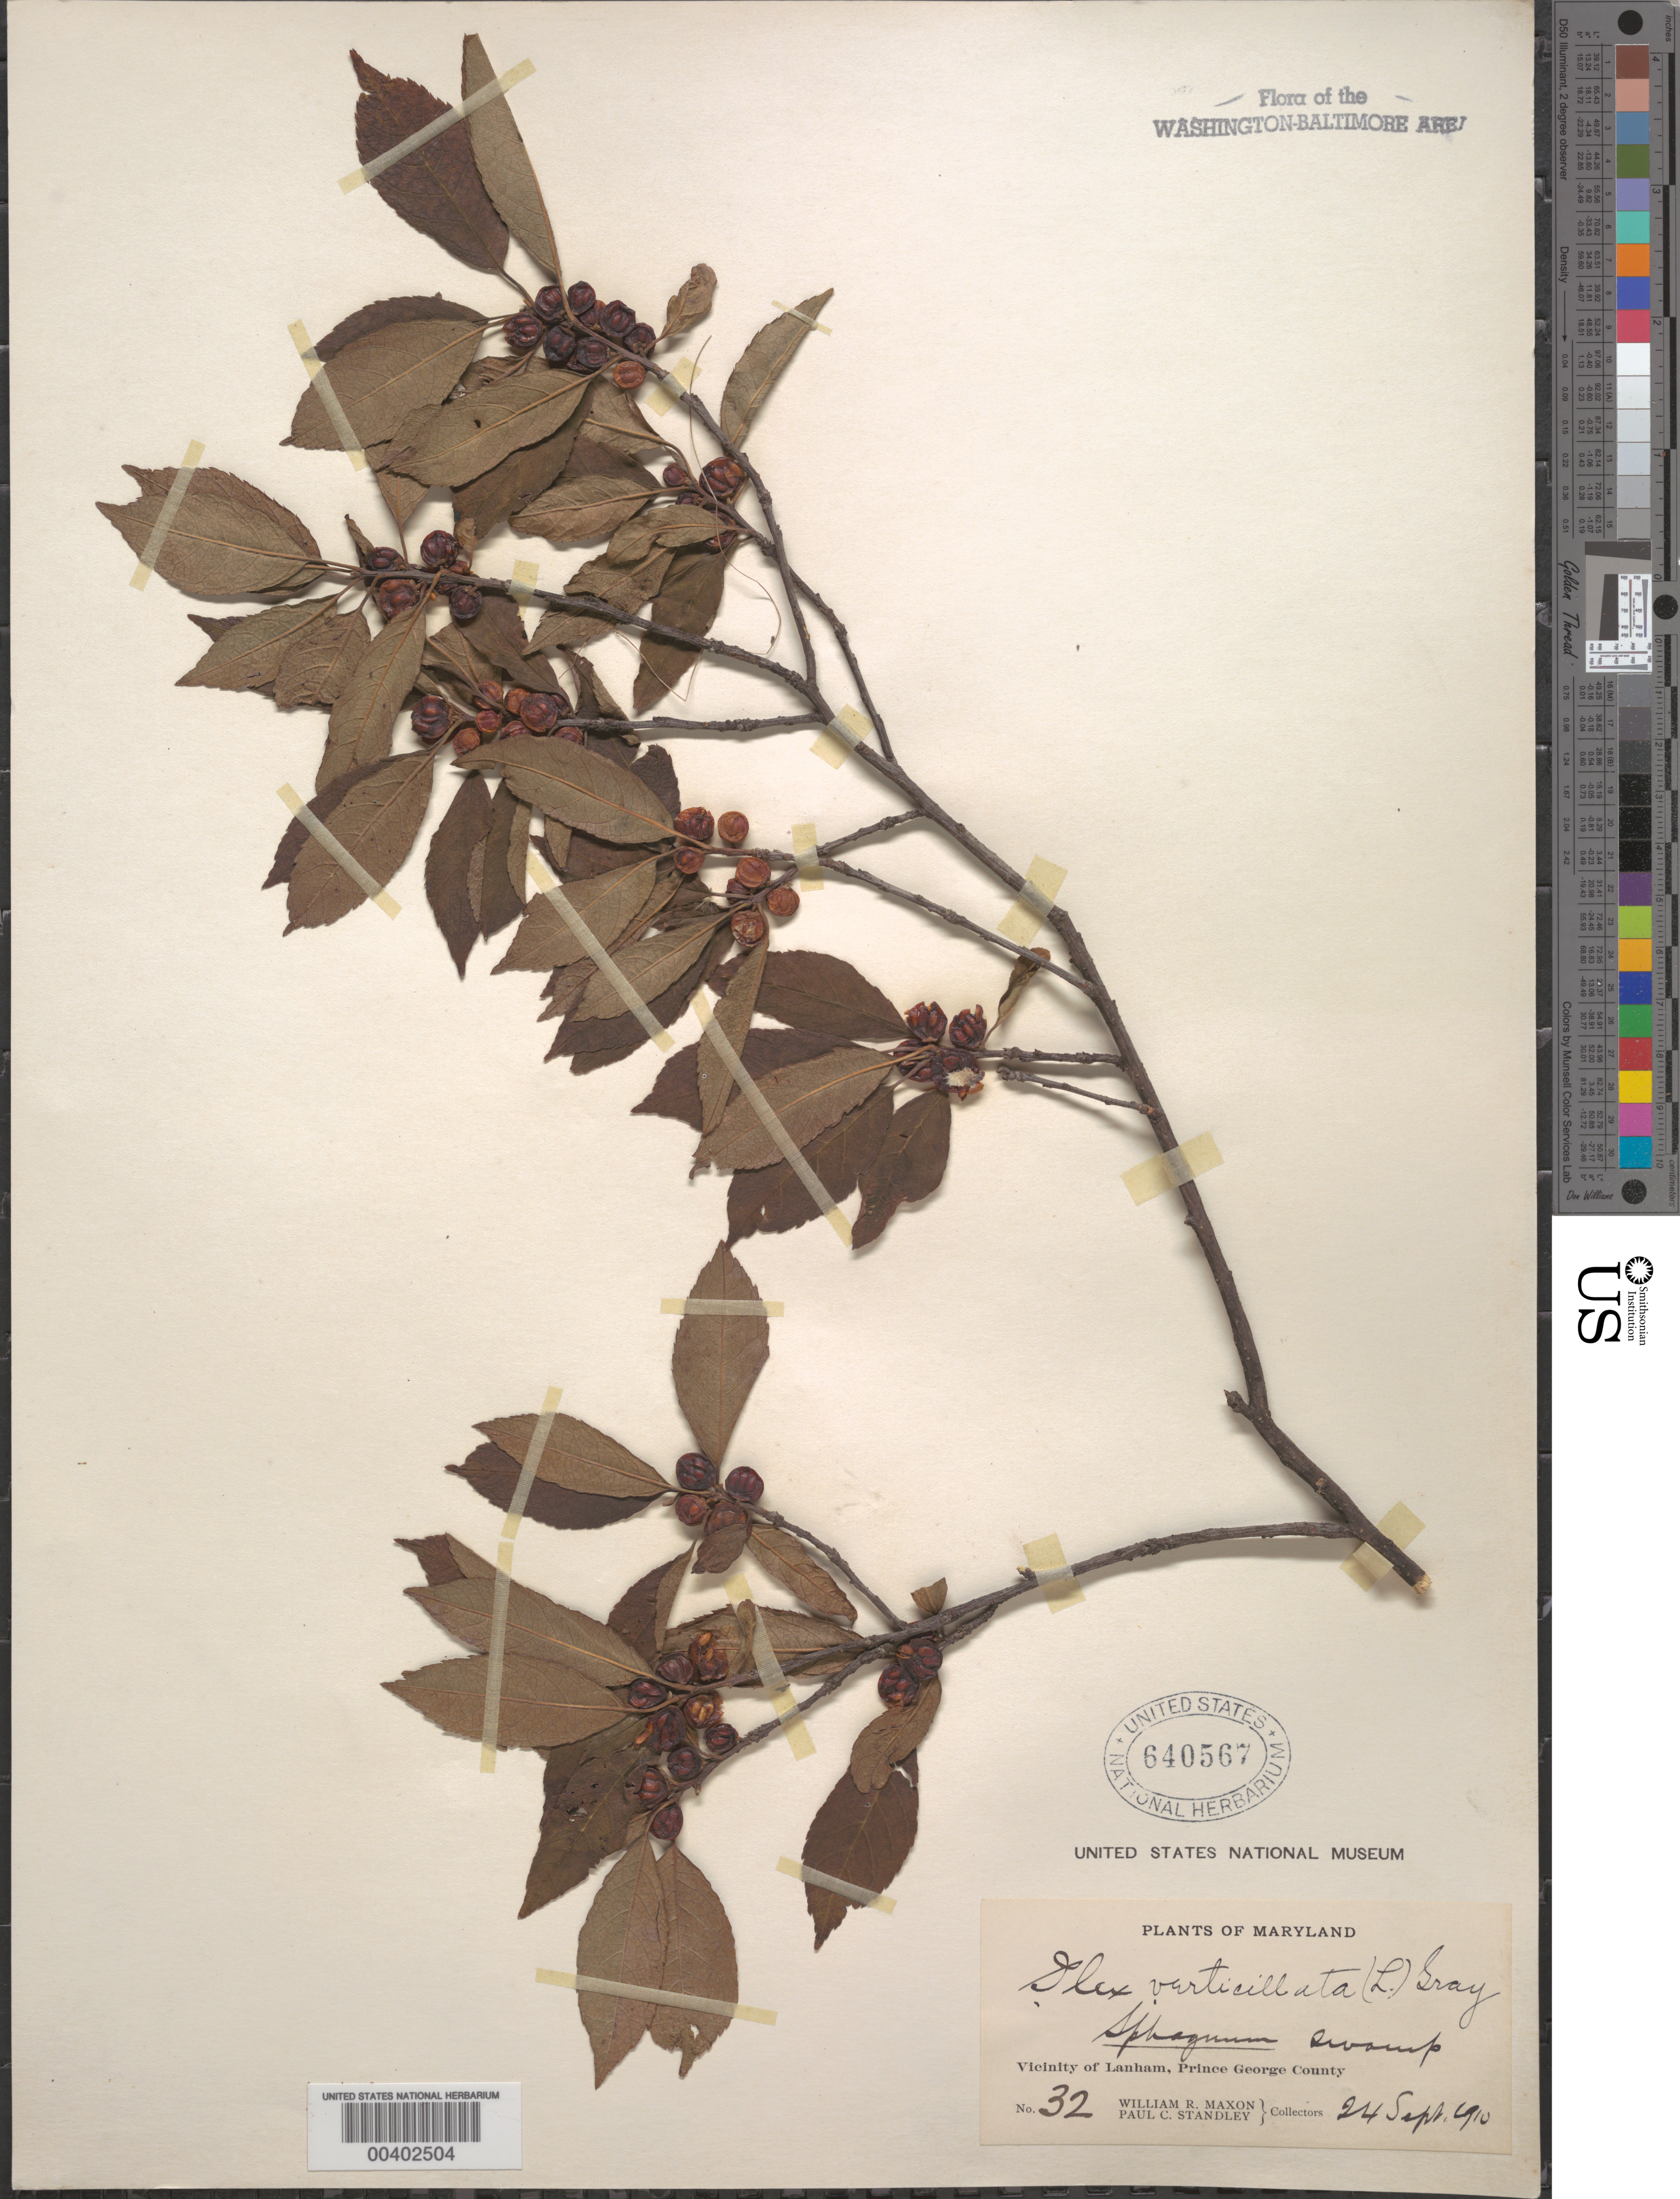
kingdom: Plantae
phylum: Tracheophyta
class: Magnoliopsida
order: Aquifoliales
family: Aquifoliaceae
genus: Ilex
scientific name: Ilex verticillata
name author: (L.) A. Gray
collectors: W. R. Maxon & P. C. Standley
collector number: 32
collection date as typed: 24 Sep 1910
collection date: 1910-09-24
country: United States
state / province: Maryland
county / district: Prince George's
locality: Vicinity of Lanham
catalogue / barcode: US 640567